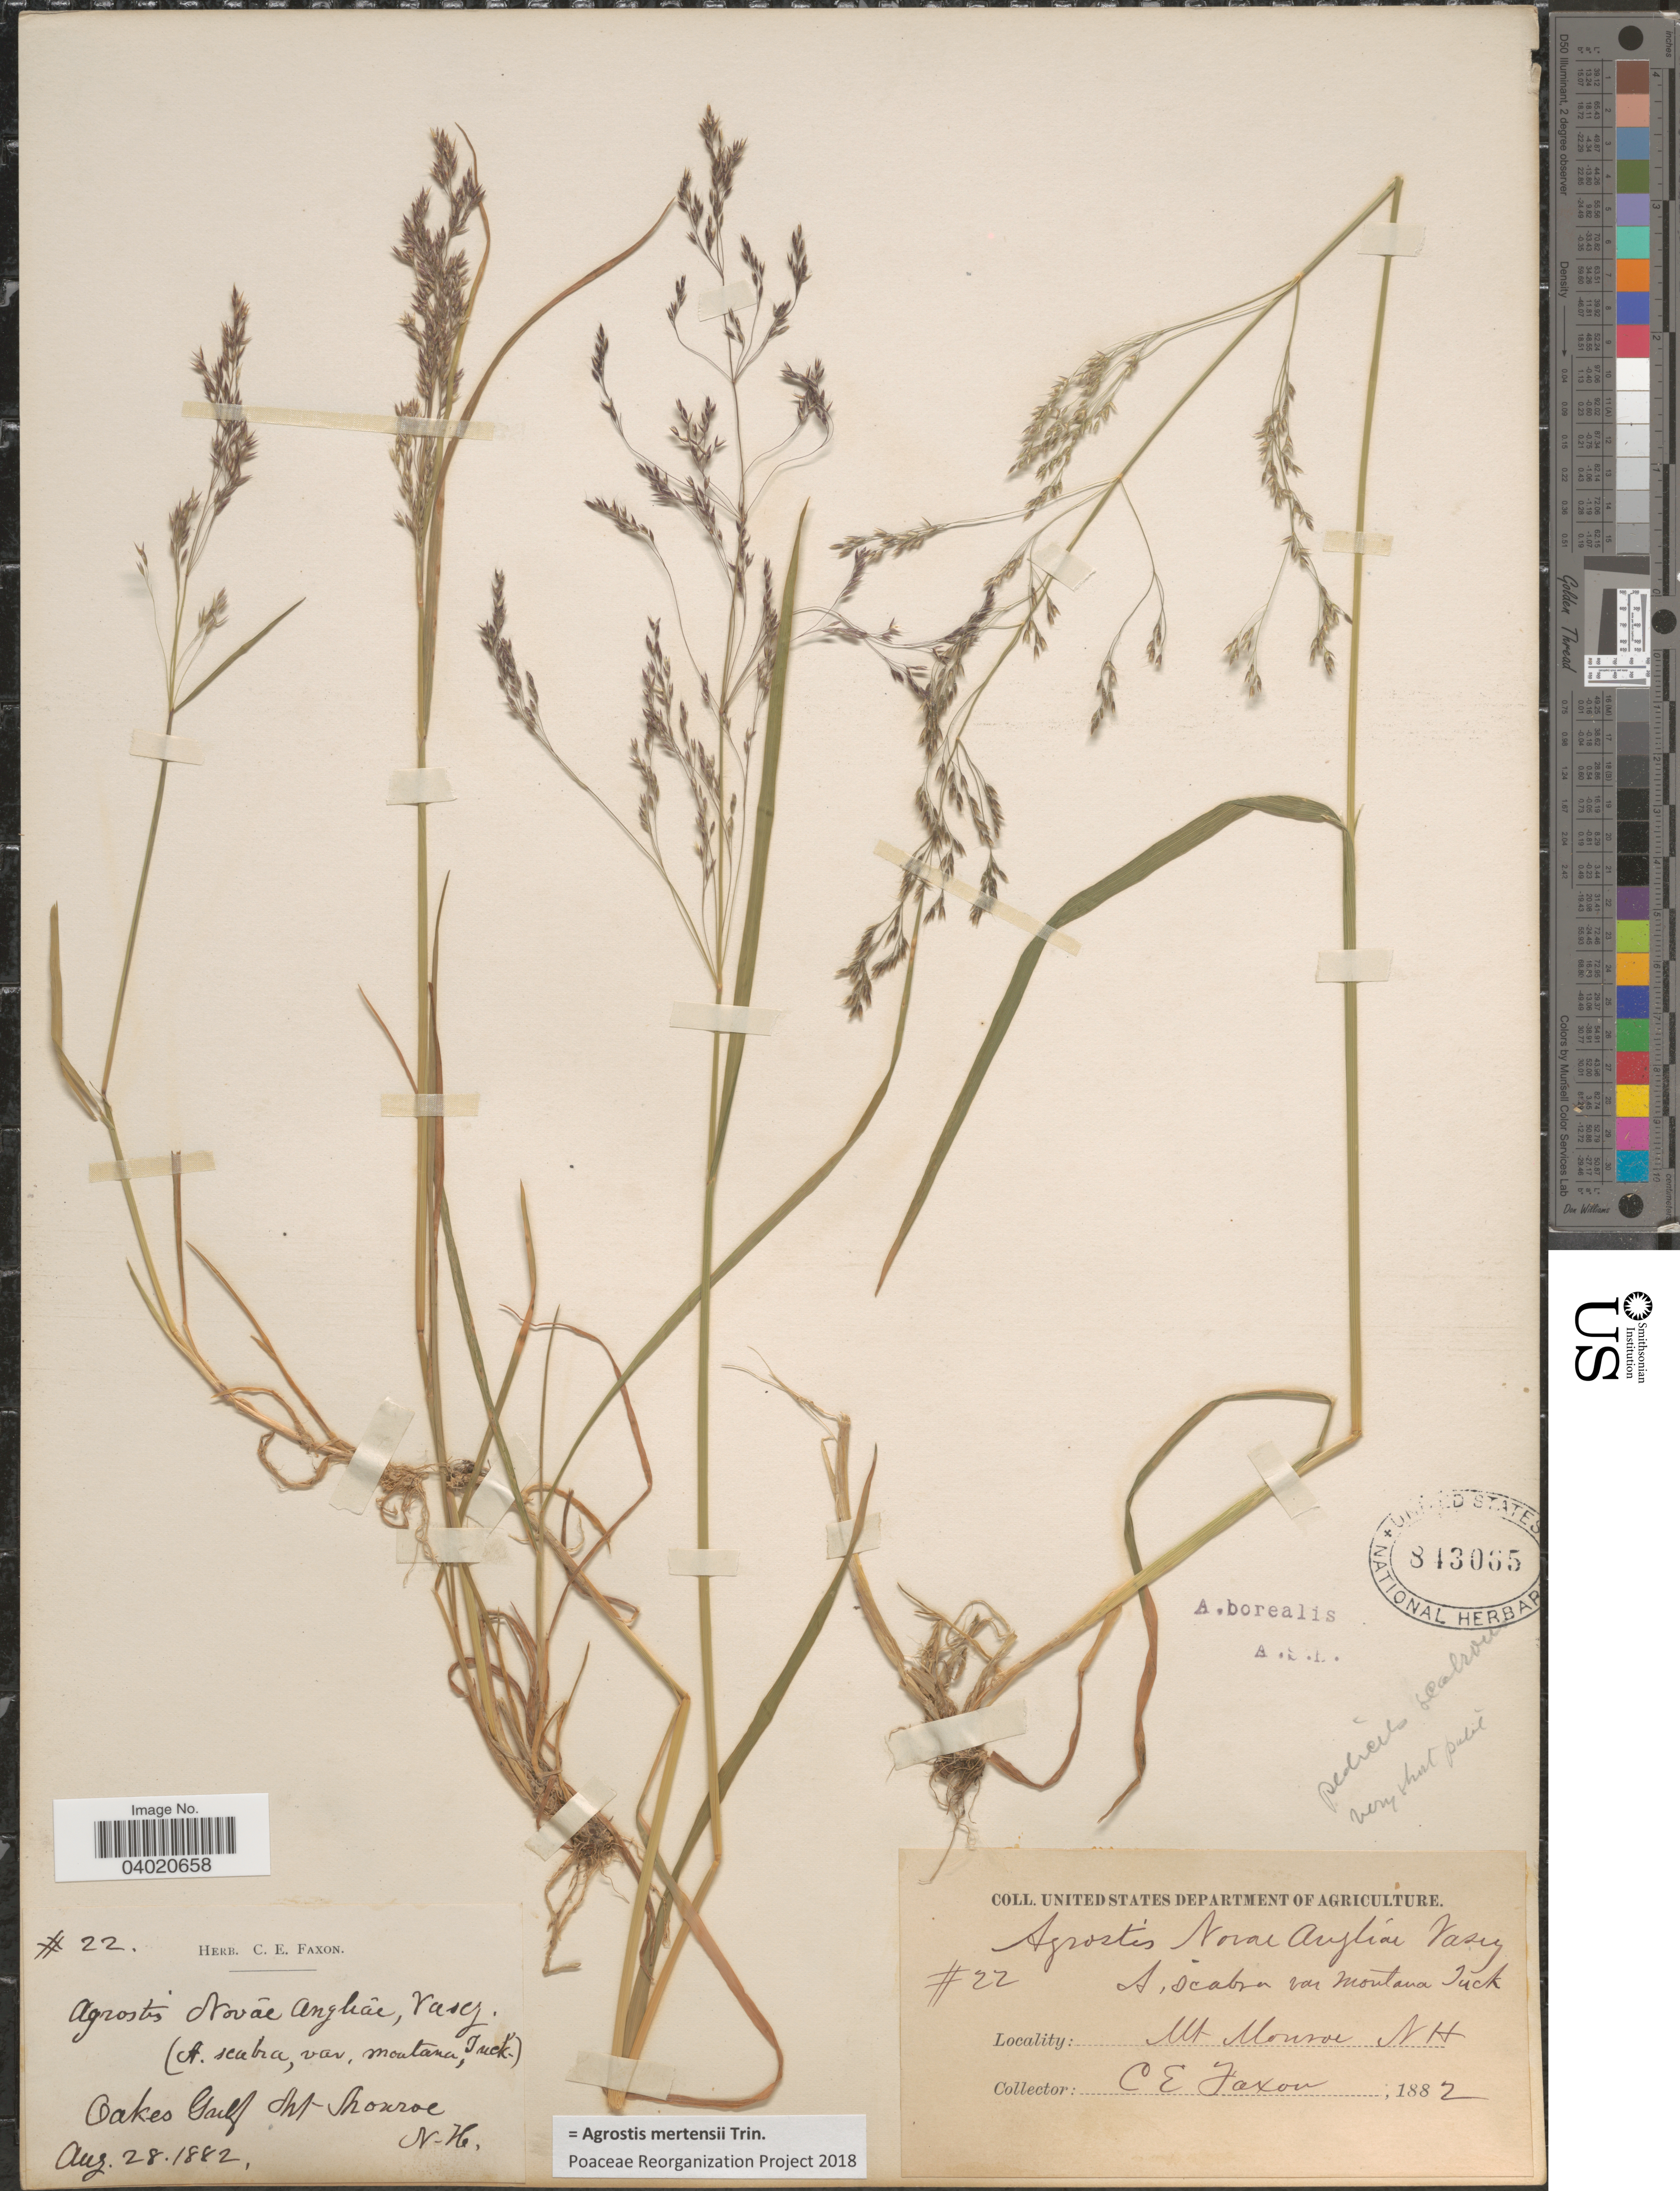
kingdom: Plantae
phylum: Tracheophyta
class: Liliopsida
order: Poales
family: Poaceae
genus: Agrostis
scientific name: Agrostis mertensii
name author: Trin.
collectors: C. Faxon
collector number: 22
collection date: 1882-08-28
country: United States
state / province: New Hampshire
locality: Oakes Gulf Mt Monroe.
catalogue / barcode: US 843065